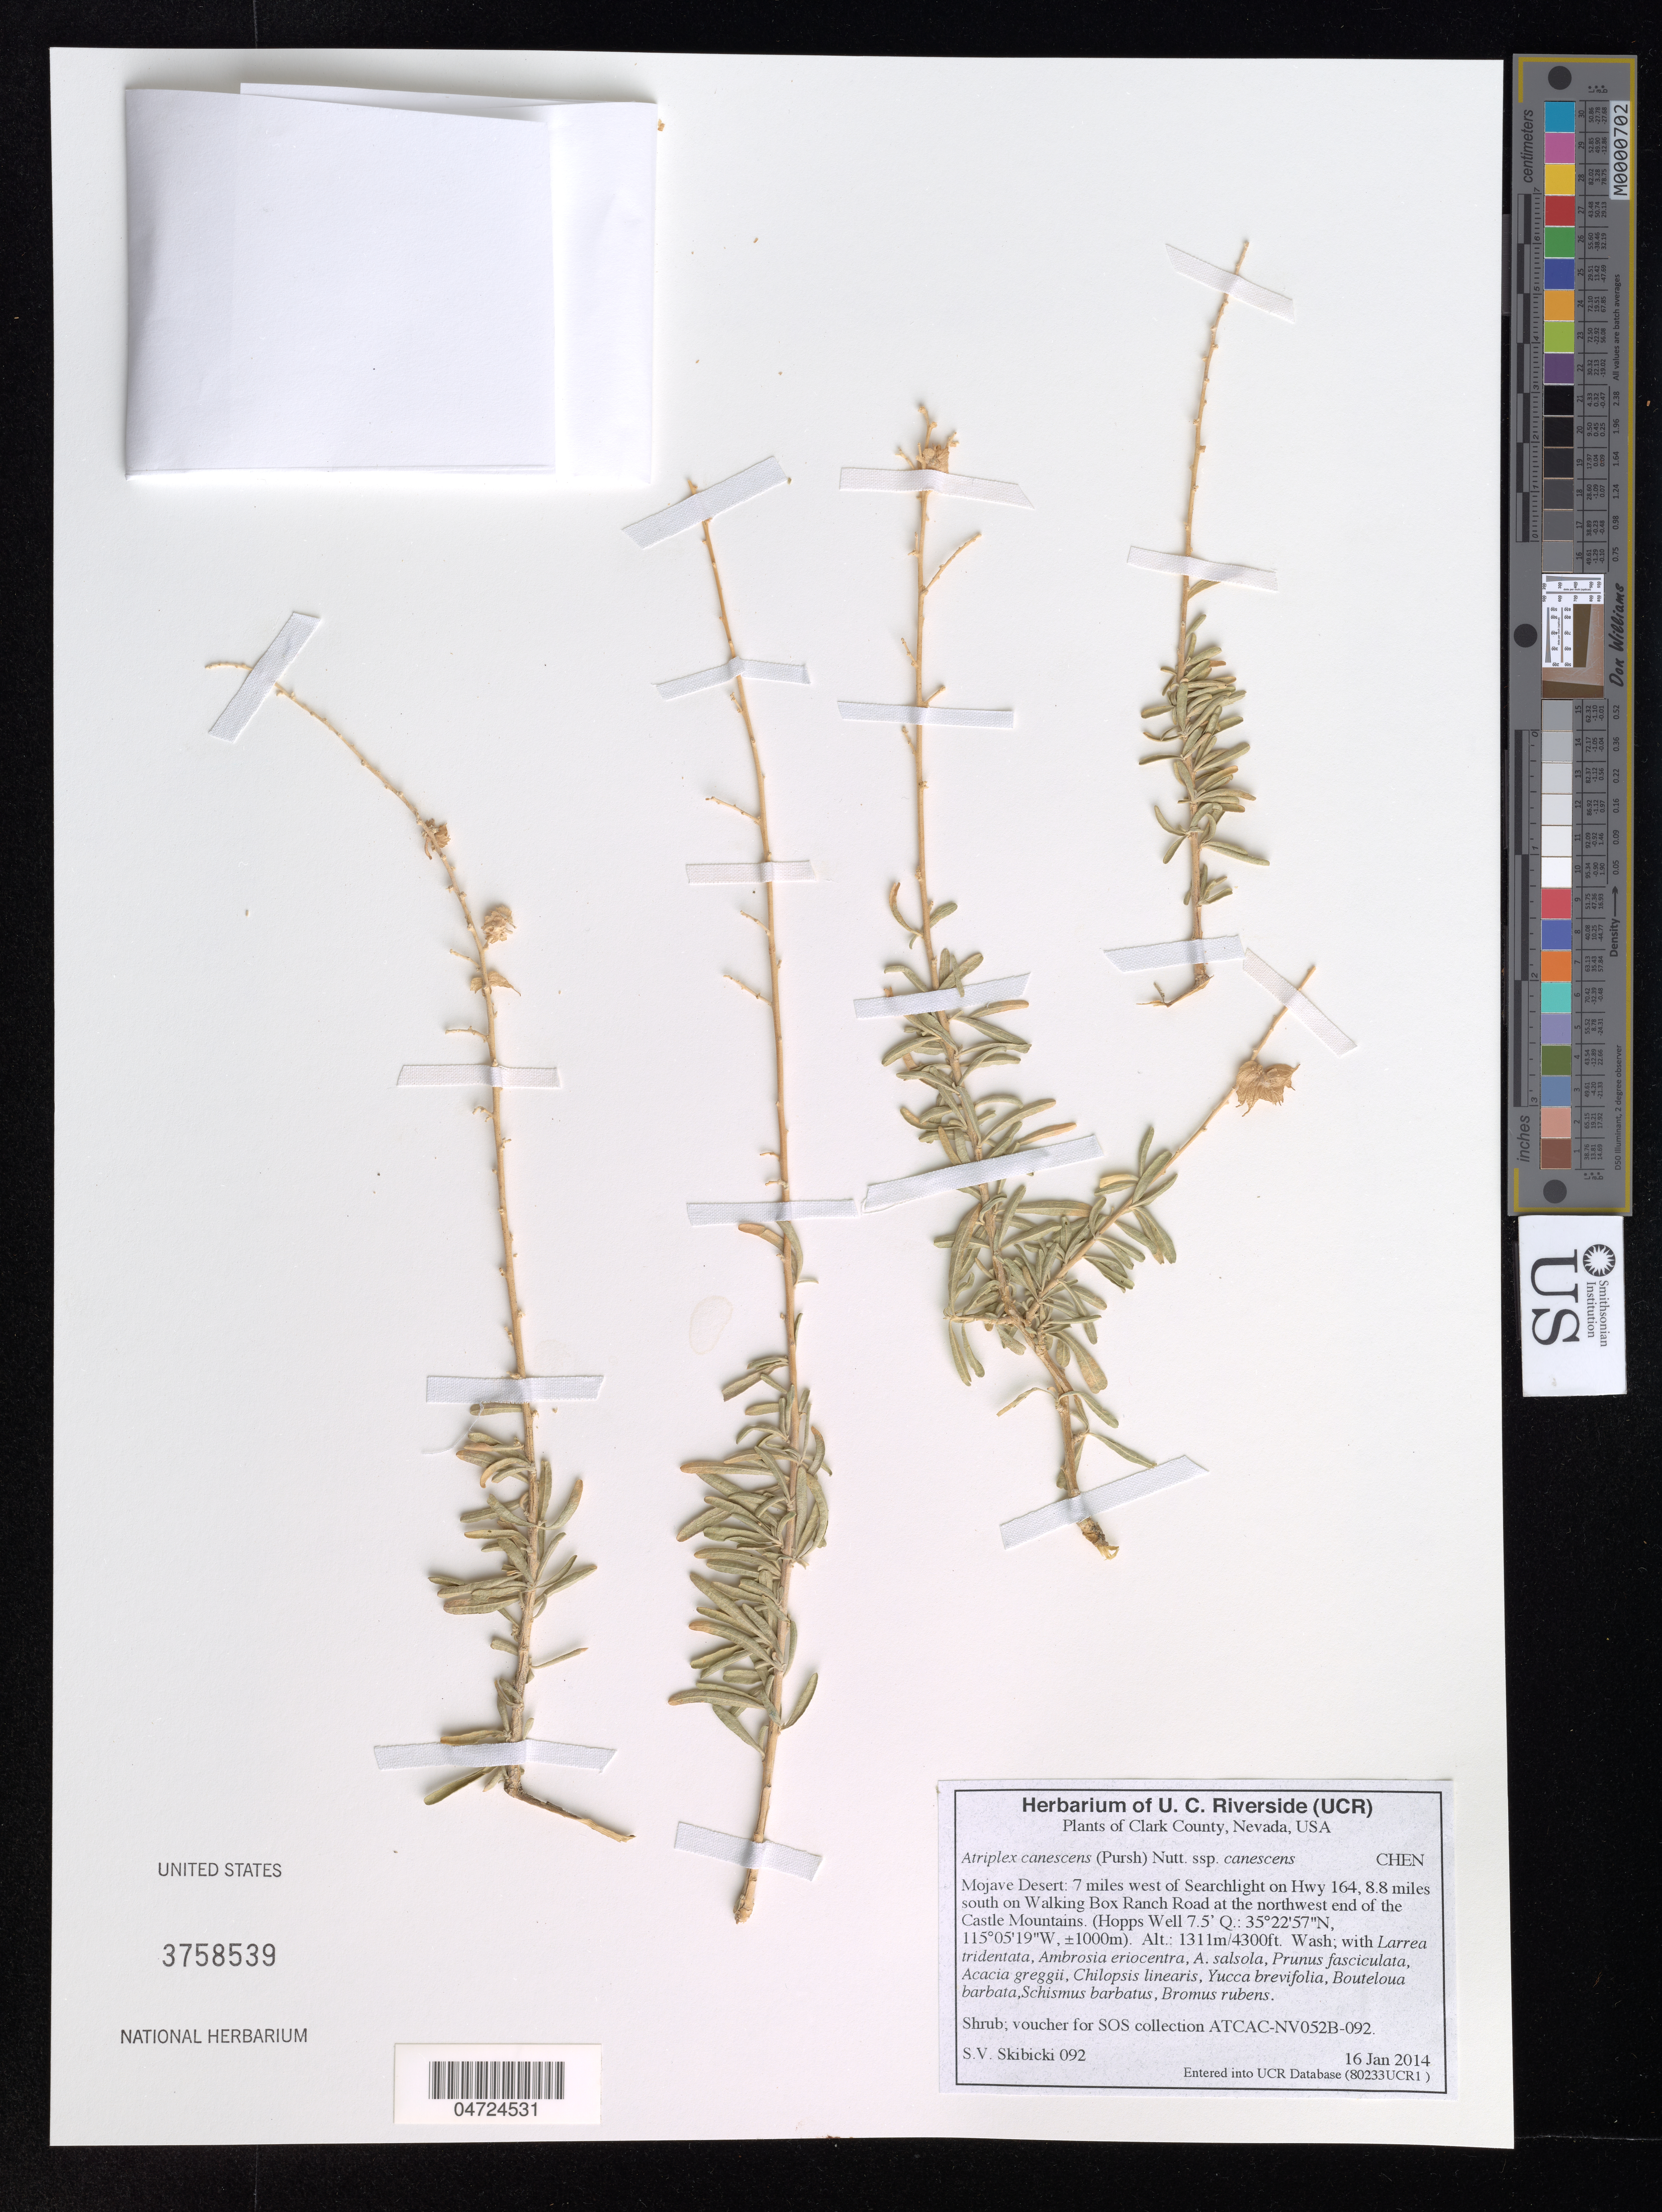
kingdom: Plantae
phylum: Tracheophyta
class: Magnoliopsida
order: Caryophyllales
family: Amaranthaceae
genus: Atriplex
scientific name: Atriplex canescens subsp. canescens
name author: (Pursh) Nutt.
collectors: S. Skibicki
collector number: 092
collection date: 2014-01-16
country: United States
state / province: Nevada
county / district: Clark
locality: Clark County. Mojave Desert: 7 miles west of Searchlight on Hwy 164, 8.8 miles south on Walking Box Ranch Road at the northwest end of the Castle Mountains. (Hopps Well 7.5' Q.).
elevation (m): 1311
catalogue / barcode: US 3758539